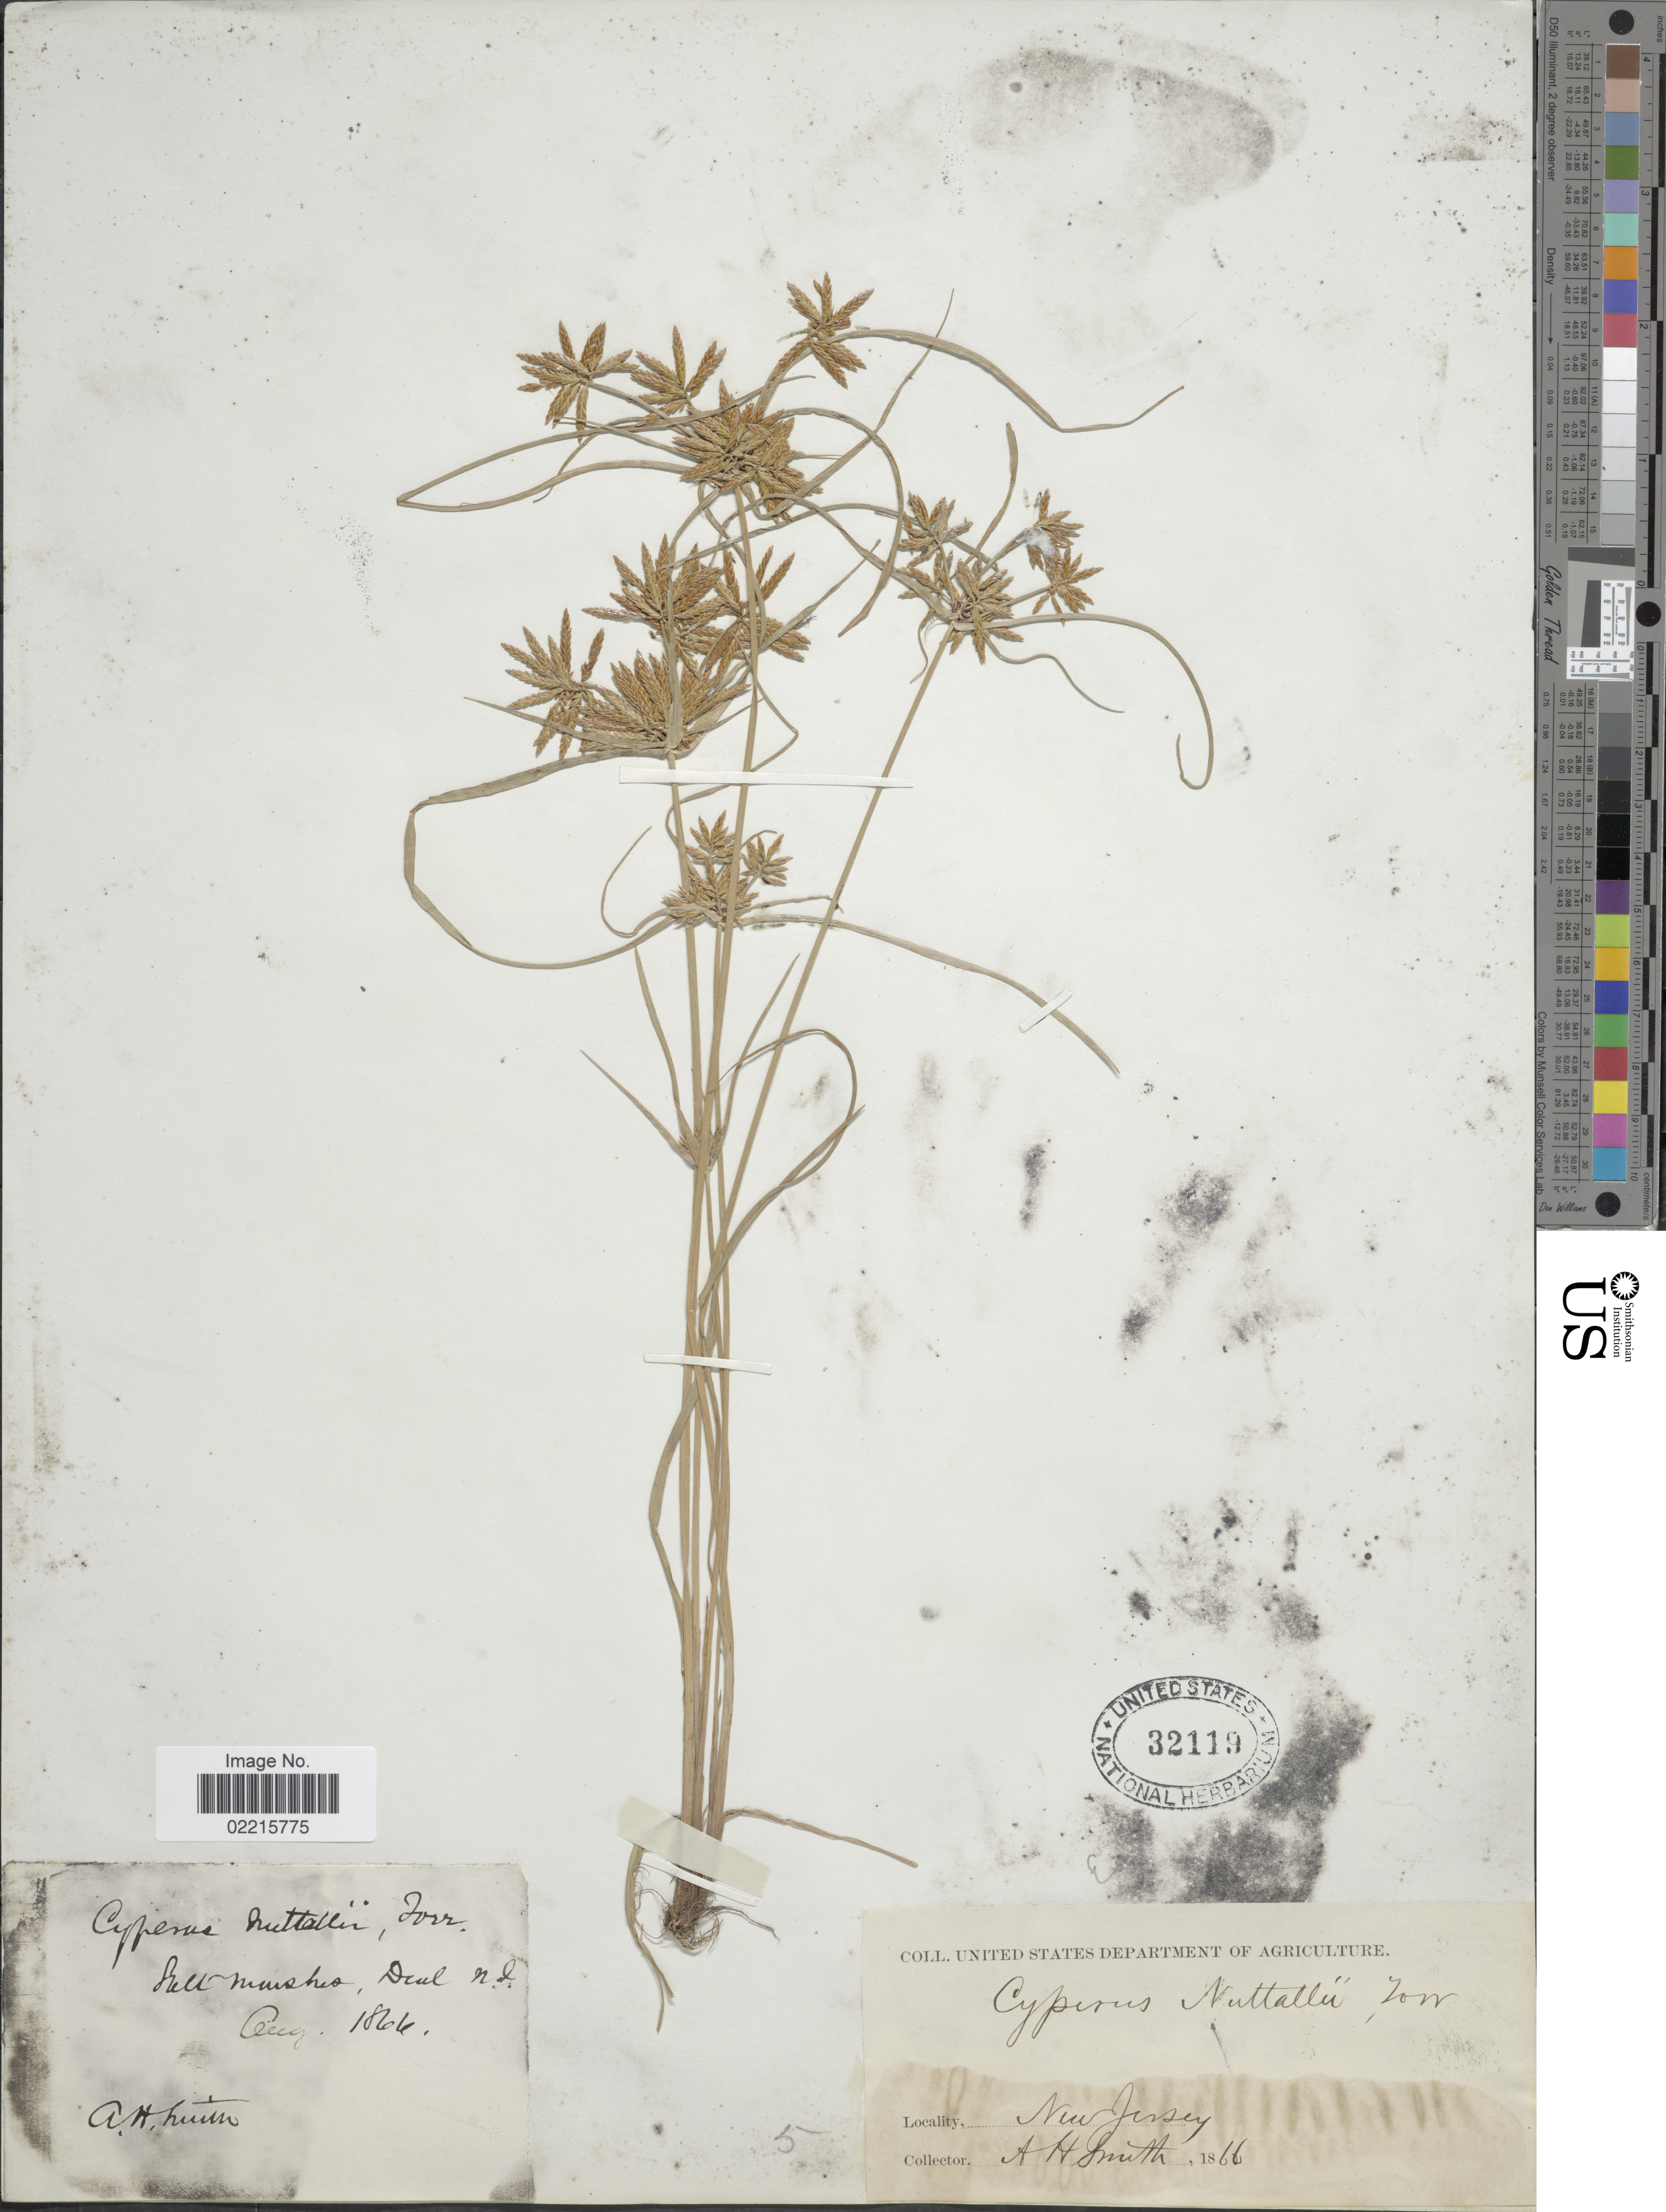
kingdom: Plantae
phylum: Tracheophyta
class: Liliopsida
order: Poales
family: Cyperaceae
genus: Cyperus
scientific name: Cyperus filicinus Vahl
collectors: A. H. Smith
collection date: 1866-08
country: United States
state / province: New Jersey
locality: Deal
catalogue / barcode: US 32119